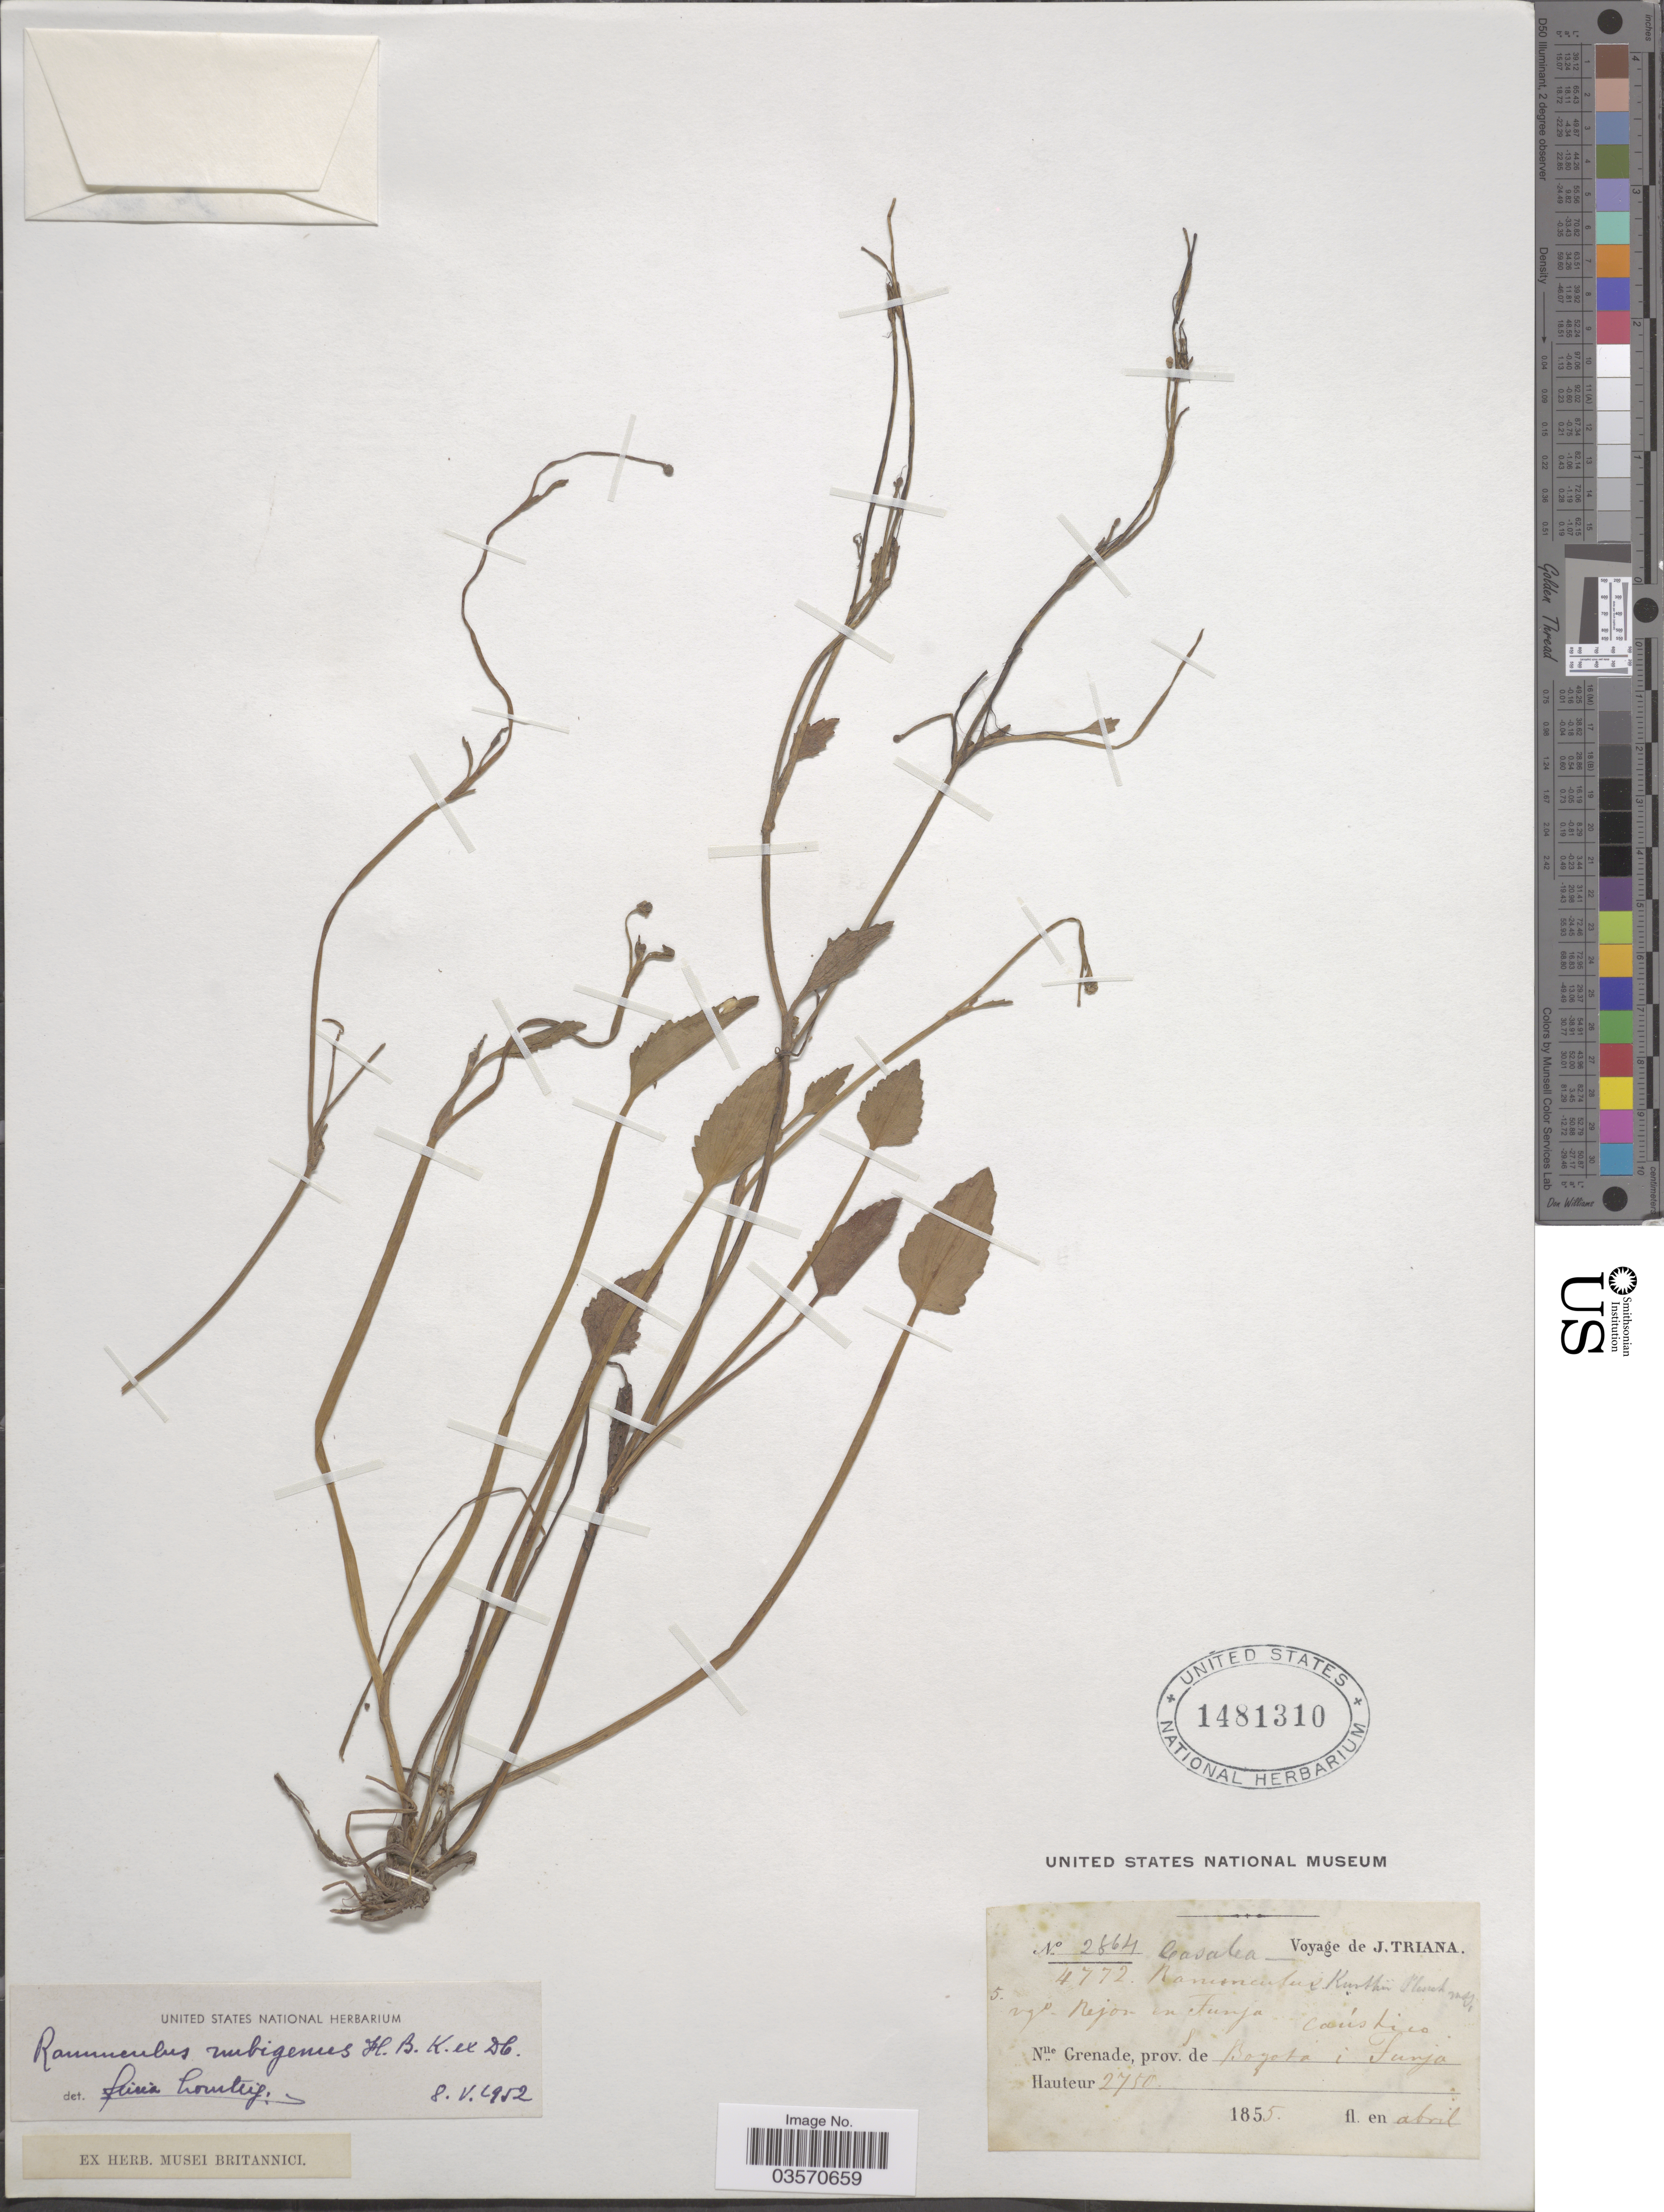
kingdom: Plantae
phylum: Tracheophyta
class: Magnoliopsida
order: Ranunculales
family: Ranunculaceae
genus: Ranunculus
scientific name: Ranunculus nubigenus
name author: Humb. et al. ex DC.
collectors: J. Triana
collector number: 2864*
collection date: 1885-04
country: Colombia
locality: Nlle Grenada, prov. de Bogota i Funja.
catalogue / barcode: US 1481310